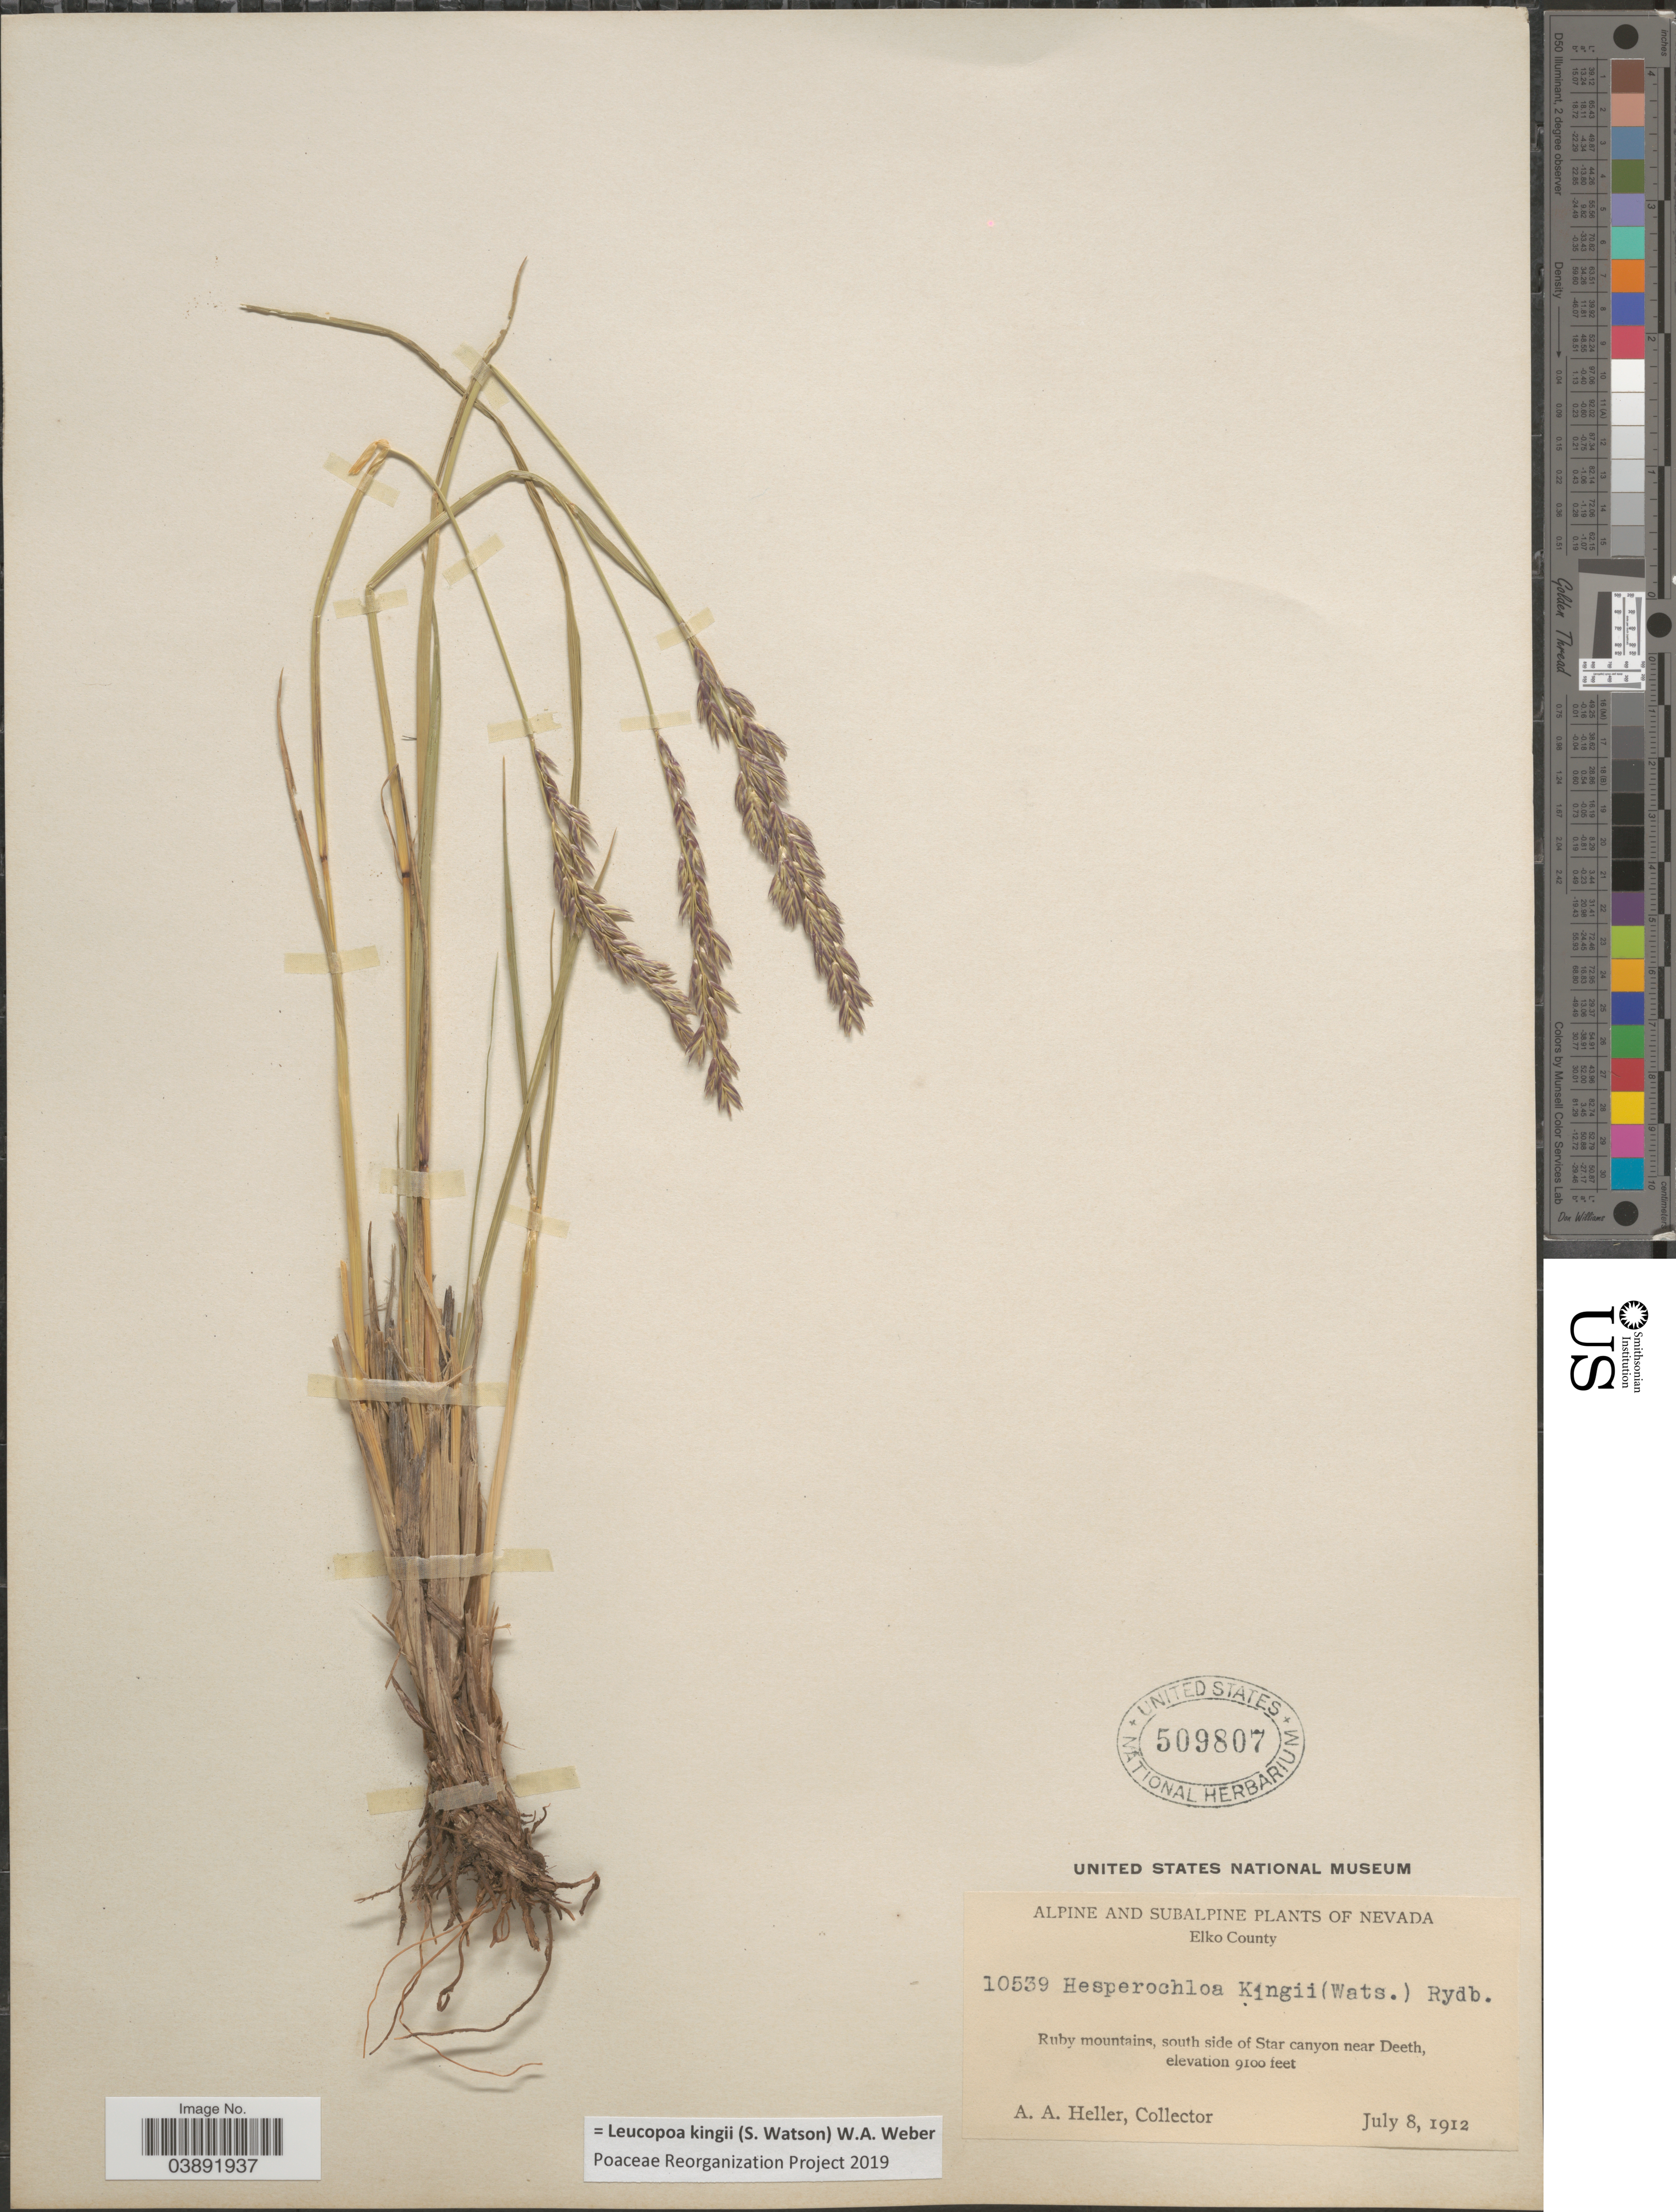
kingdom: Plantae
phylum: Tracheophyta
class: Liliopsida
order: Poales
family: Poaceae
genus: Hesperochloa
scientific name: Hesperochloa kingii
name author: (S. Watson) Rydb.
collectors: A. A. Heller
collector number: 10539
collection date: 1912-07-08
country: United States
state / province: Nevada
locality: Elko County. Ruby mountains, south side of Star canyon near Deeth.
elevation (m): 2774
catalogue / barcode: US 509807